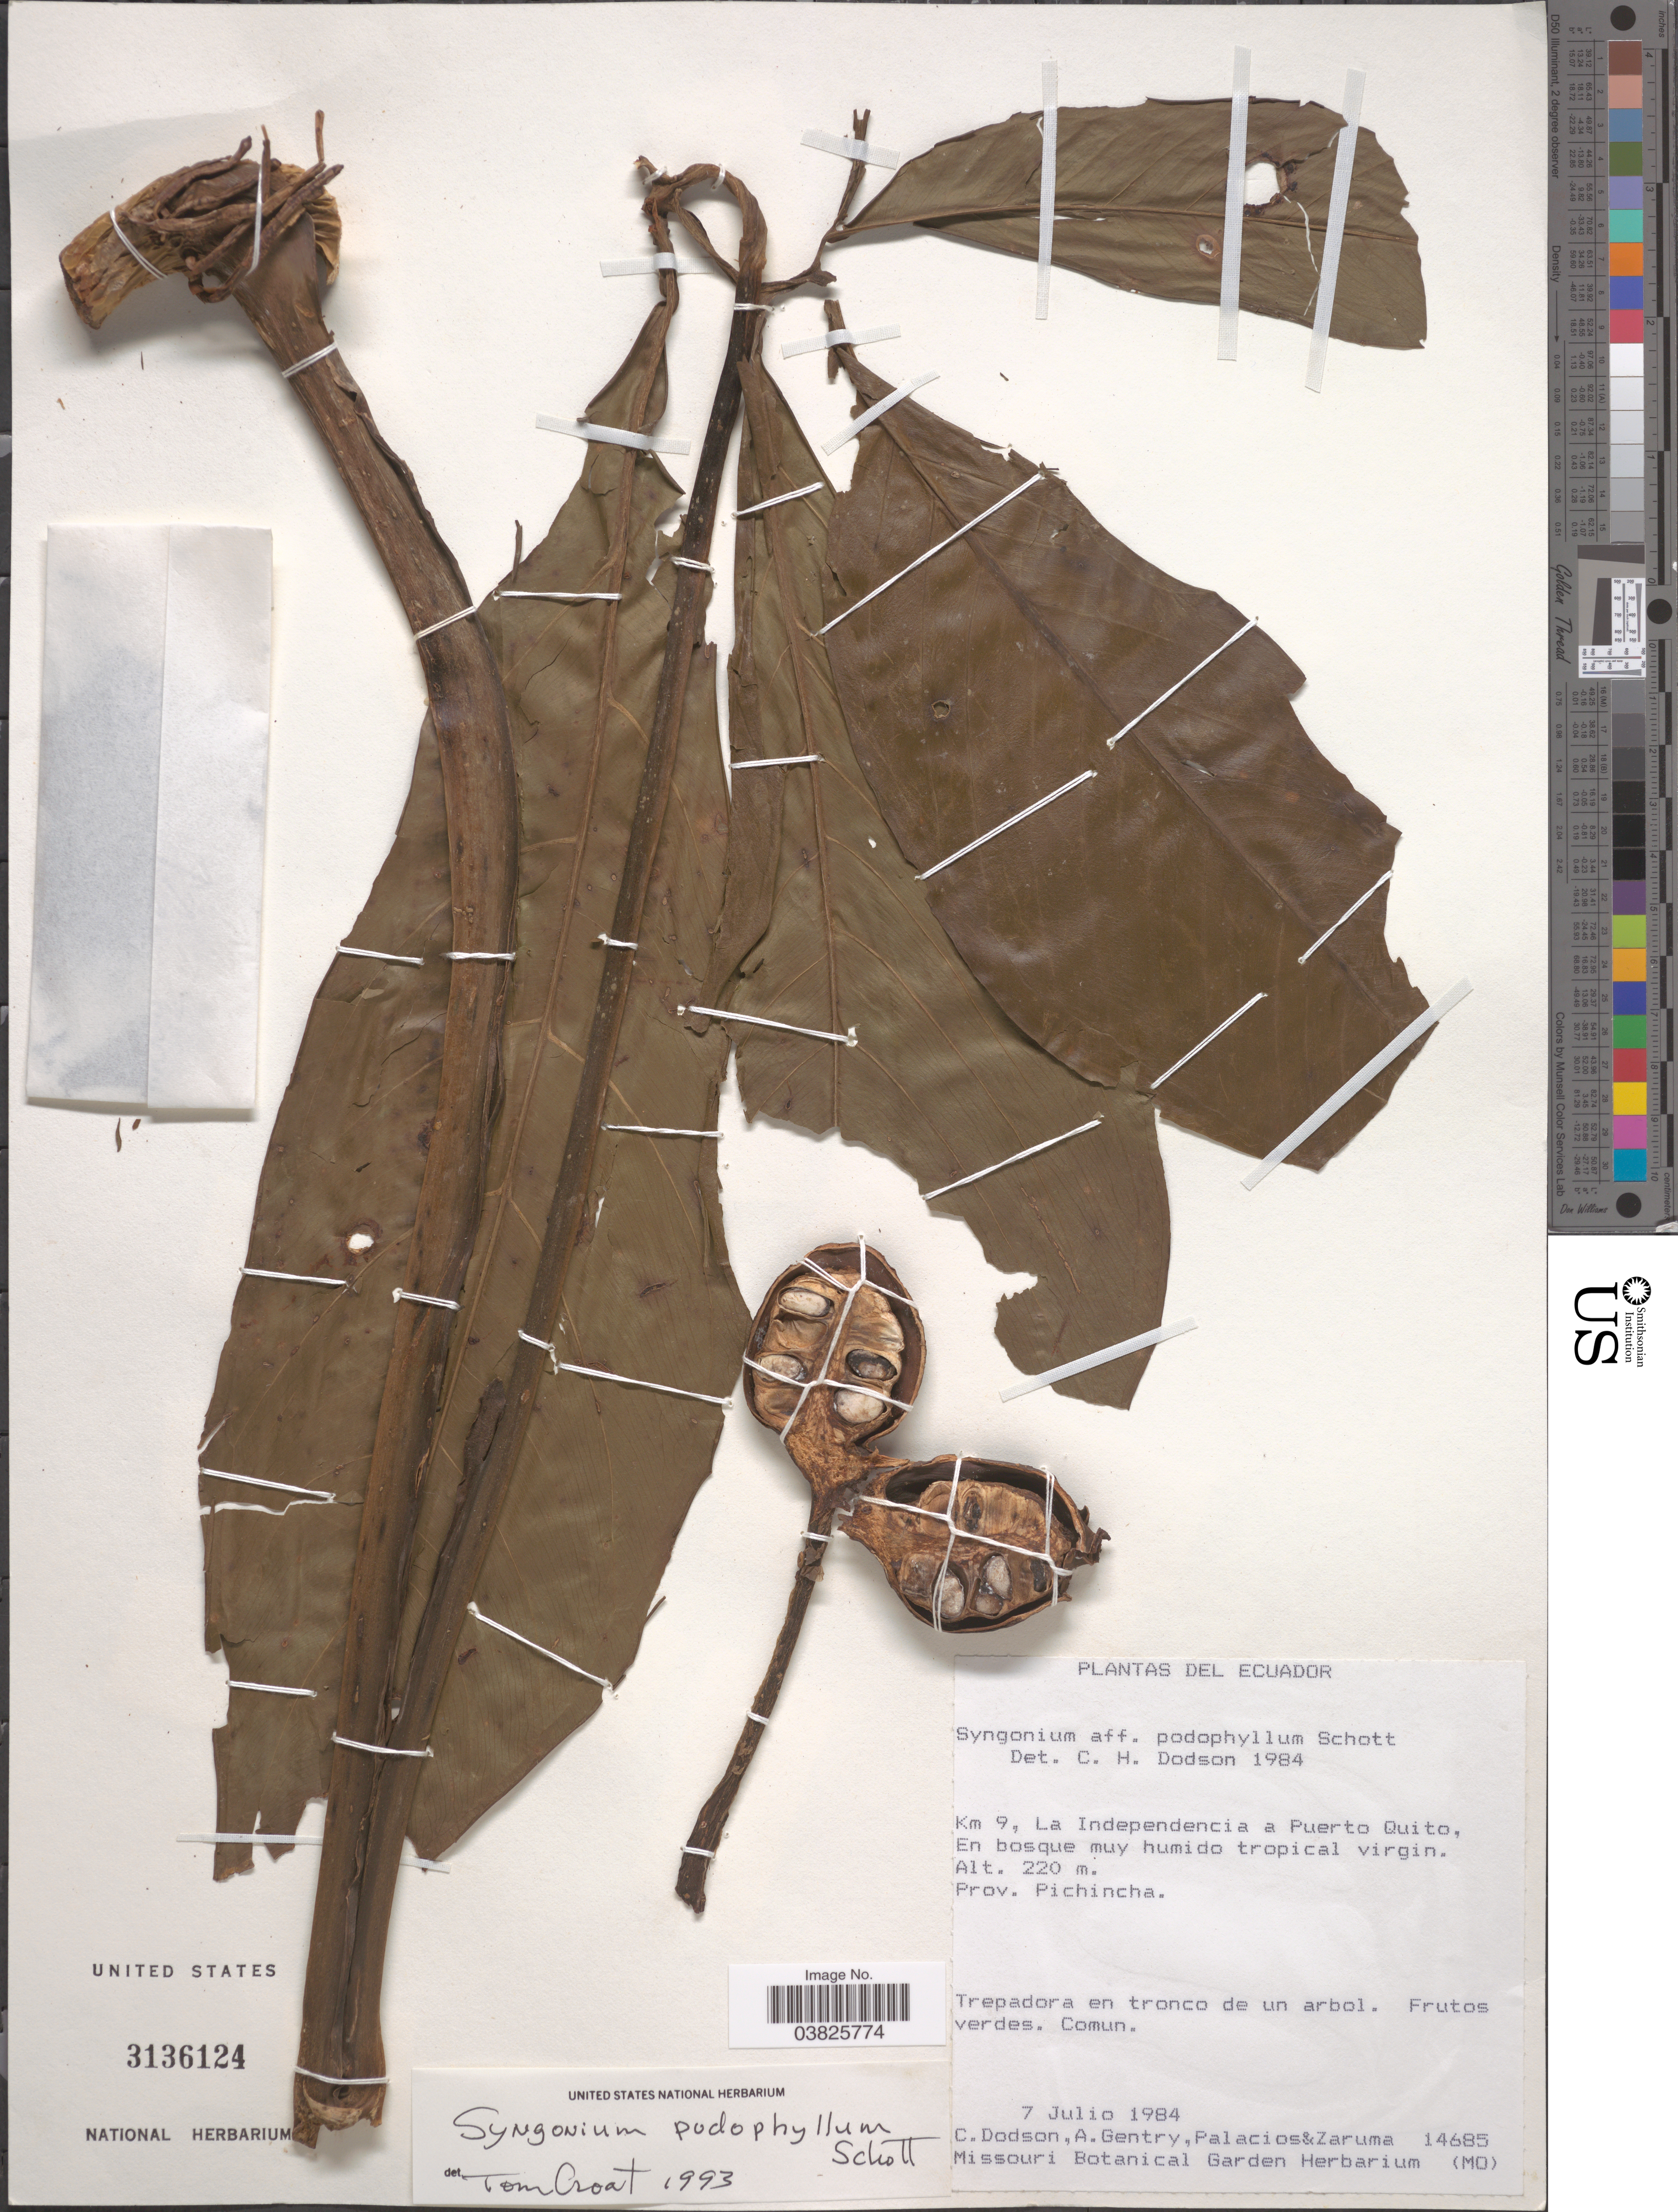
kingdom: Plantae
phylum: Tracheophyta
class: Liliopsida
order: Alismatales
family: Araceae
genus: Syngonium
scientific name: Syngonium podophyllum 'Lemon-Lime'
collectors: C. Dodson, A. H. Gentry, Palacios, -- & -. Zaruma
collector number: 14685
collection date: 1984-07-07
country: Ecuador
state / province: Pichincha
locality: Km 9, La Independencia a Puerto Quito.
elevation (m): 220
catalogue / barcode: US 3136124